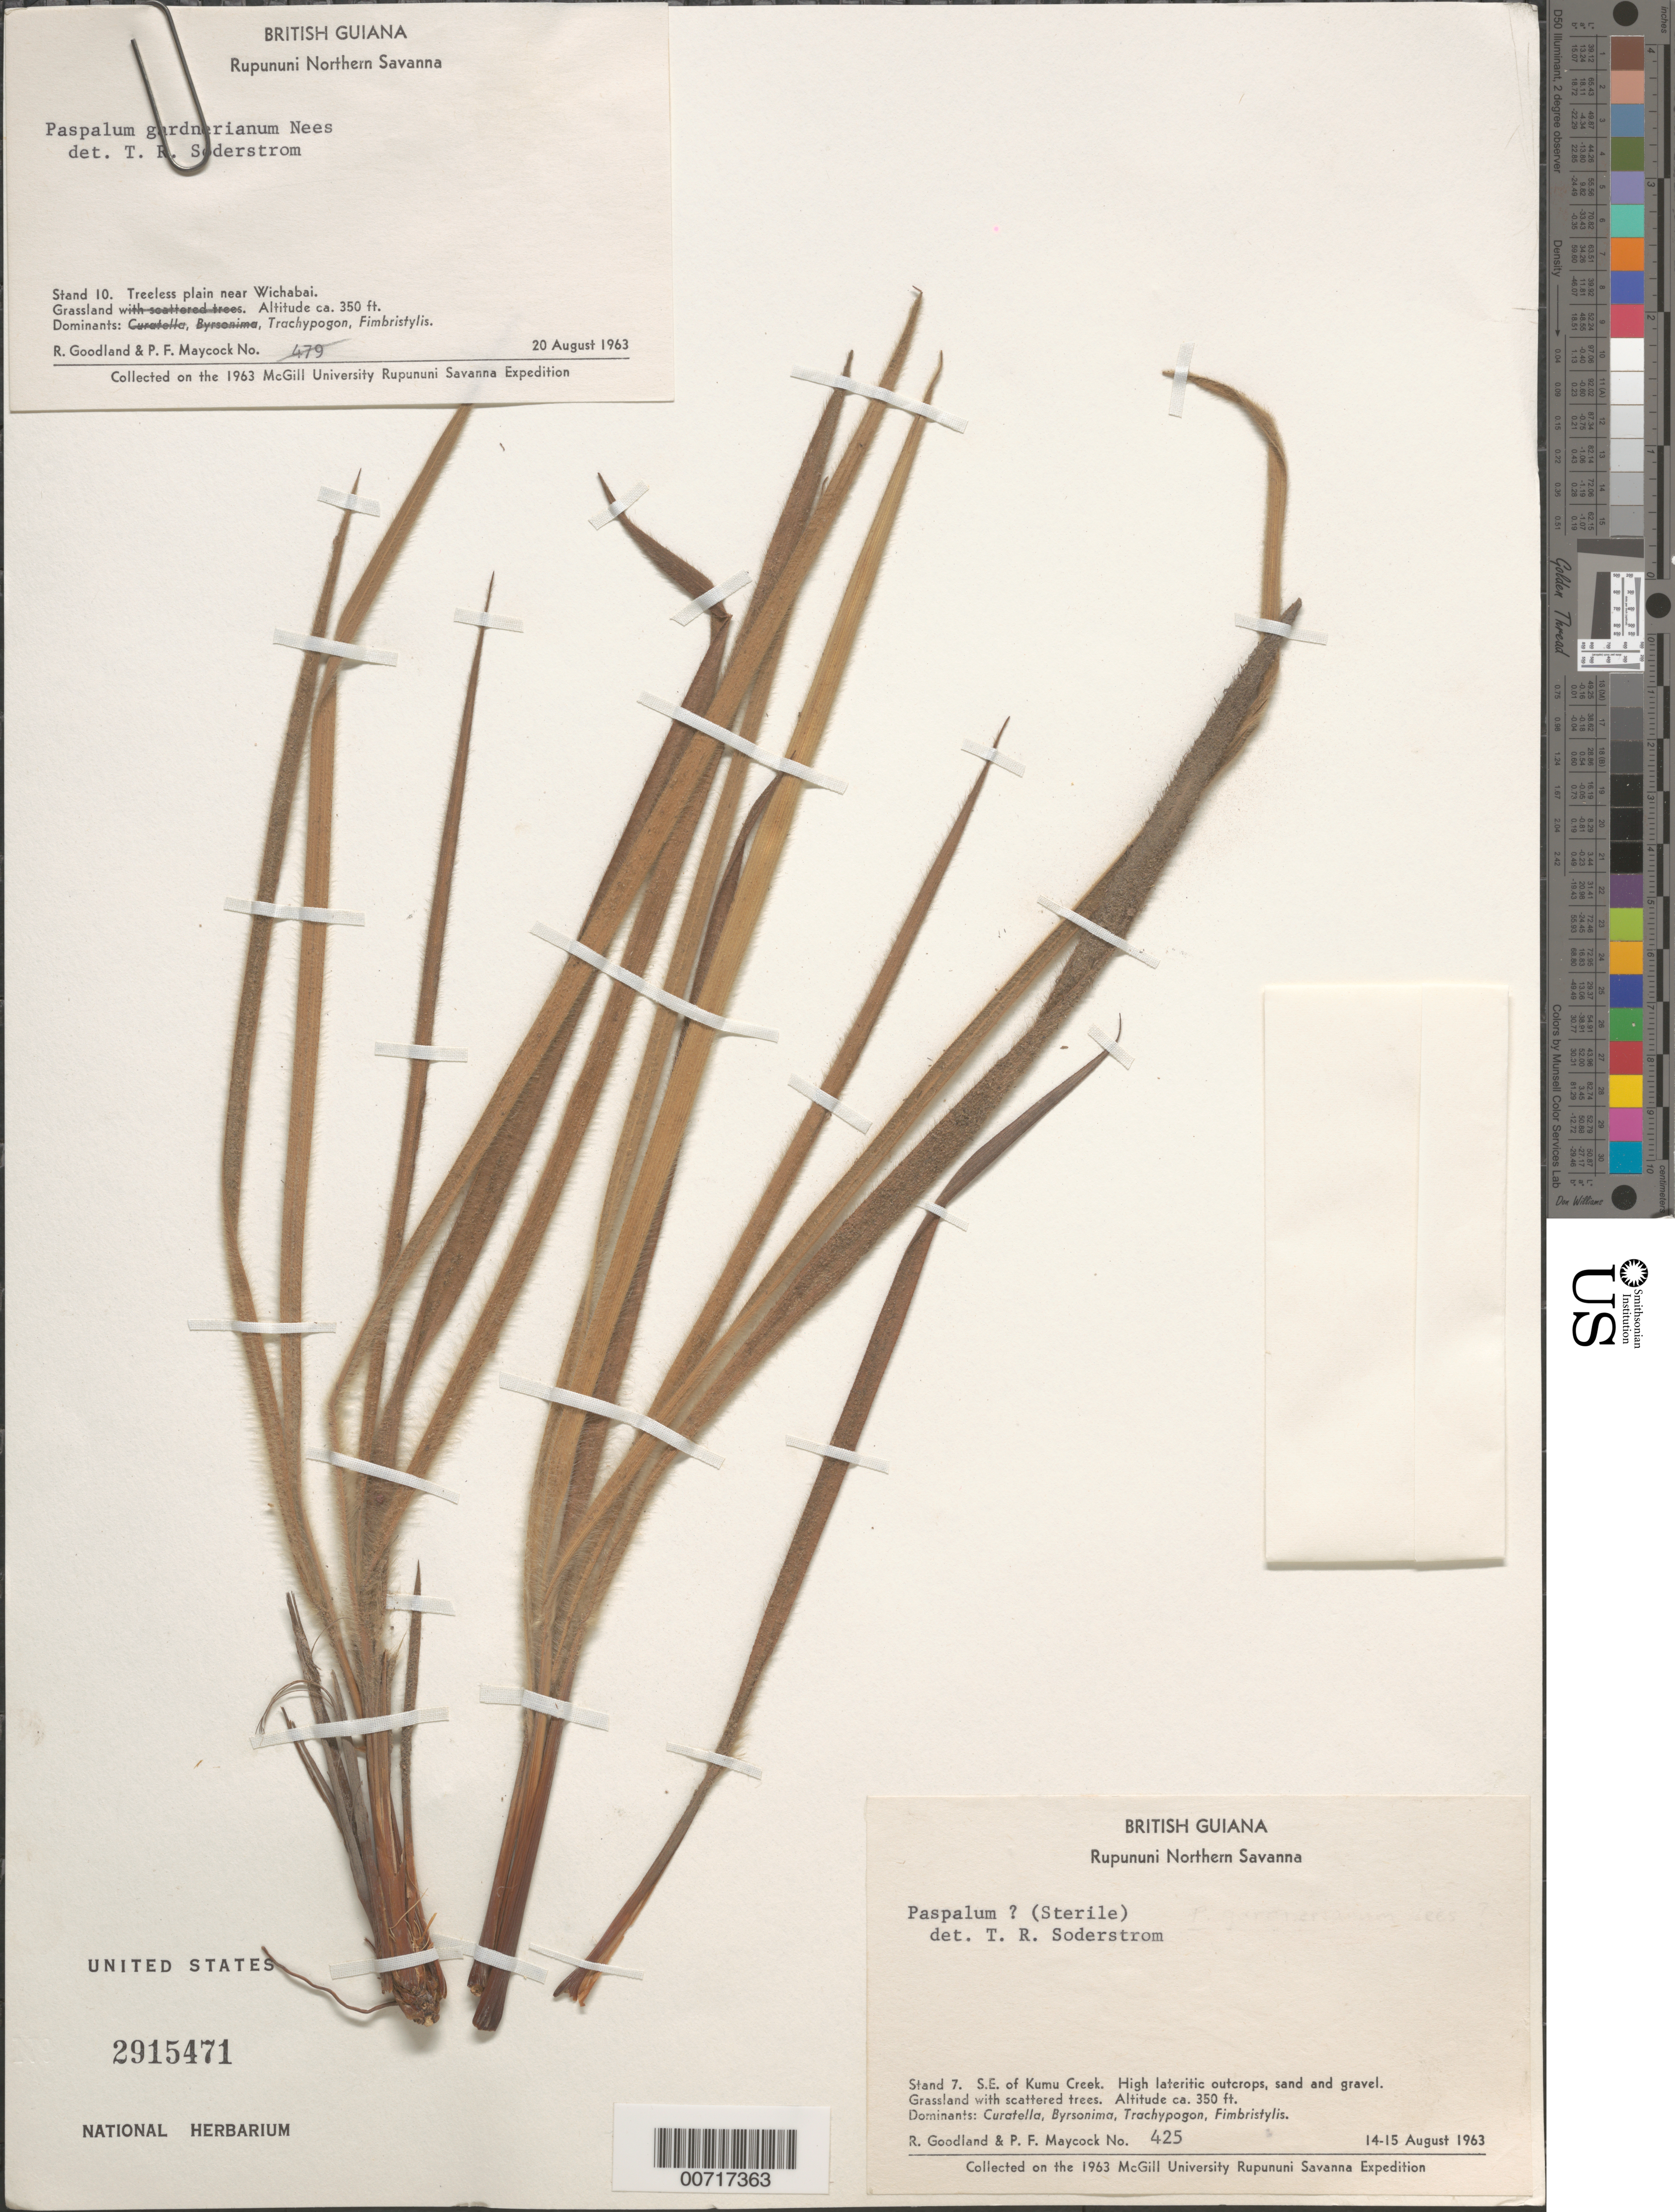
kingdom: Plantae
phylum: Tracheophyta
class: Liliopsida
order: Poales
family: Poaceae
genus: Paspalum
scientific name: Paspalum gardnerianum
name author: Nees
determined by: Soderstrom, T. R.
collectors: R. Goodland & P. Maycock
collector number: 425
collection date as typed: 14-Aug-63 to 15-Aug-63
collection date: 1963-08-14/1963-08-15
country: Guyana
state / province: U. Takutu-U. Essequibo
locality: Rupununi Northern Savanna, SE of Kumu Creek, Stand 7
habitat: High lateritic outcrops, sand & gravel. grassland scattered with trees. Dominants: Curatella, Byrsonima, Trachypogon, Fimbristylis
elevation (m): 107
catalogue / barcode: US 2915471